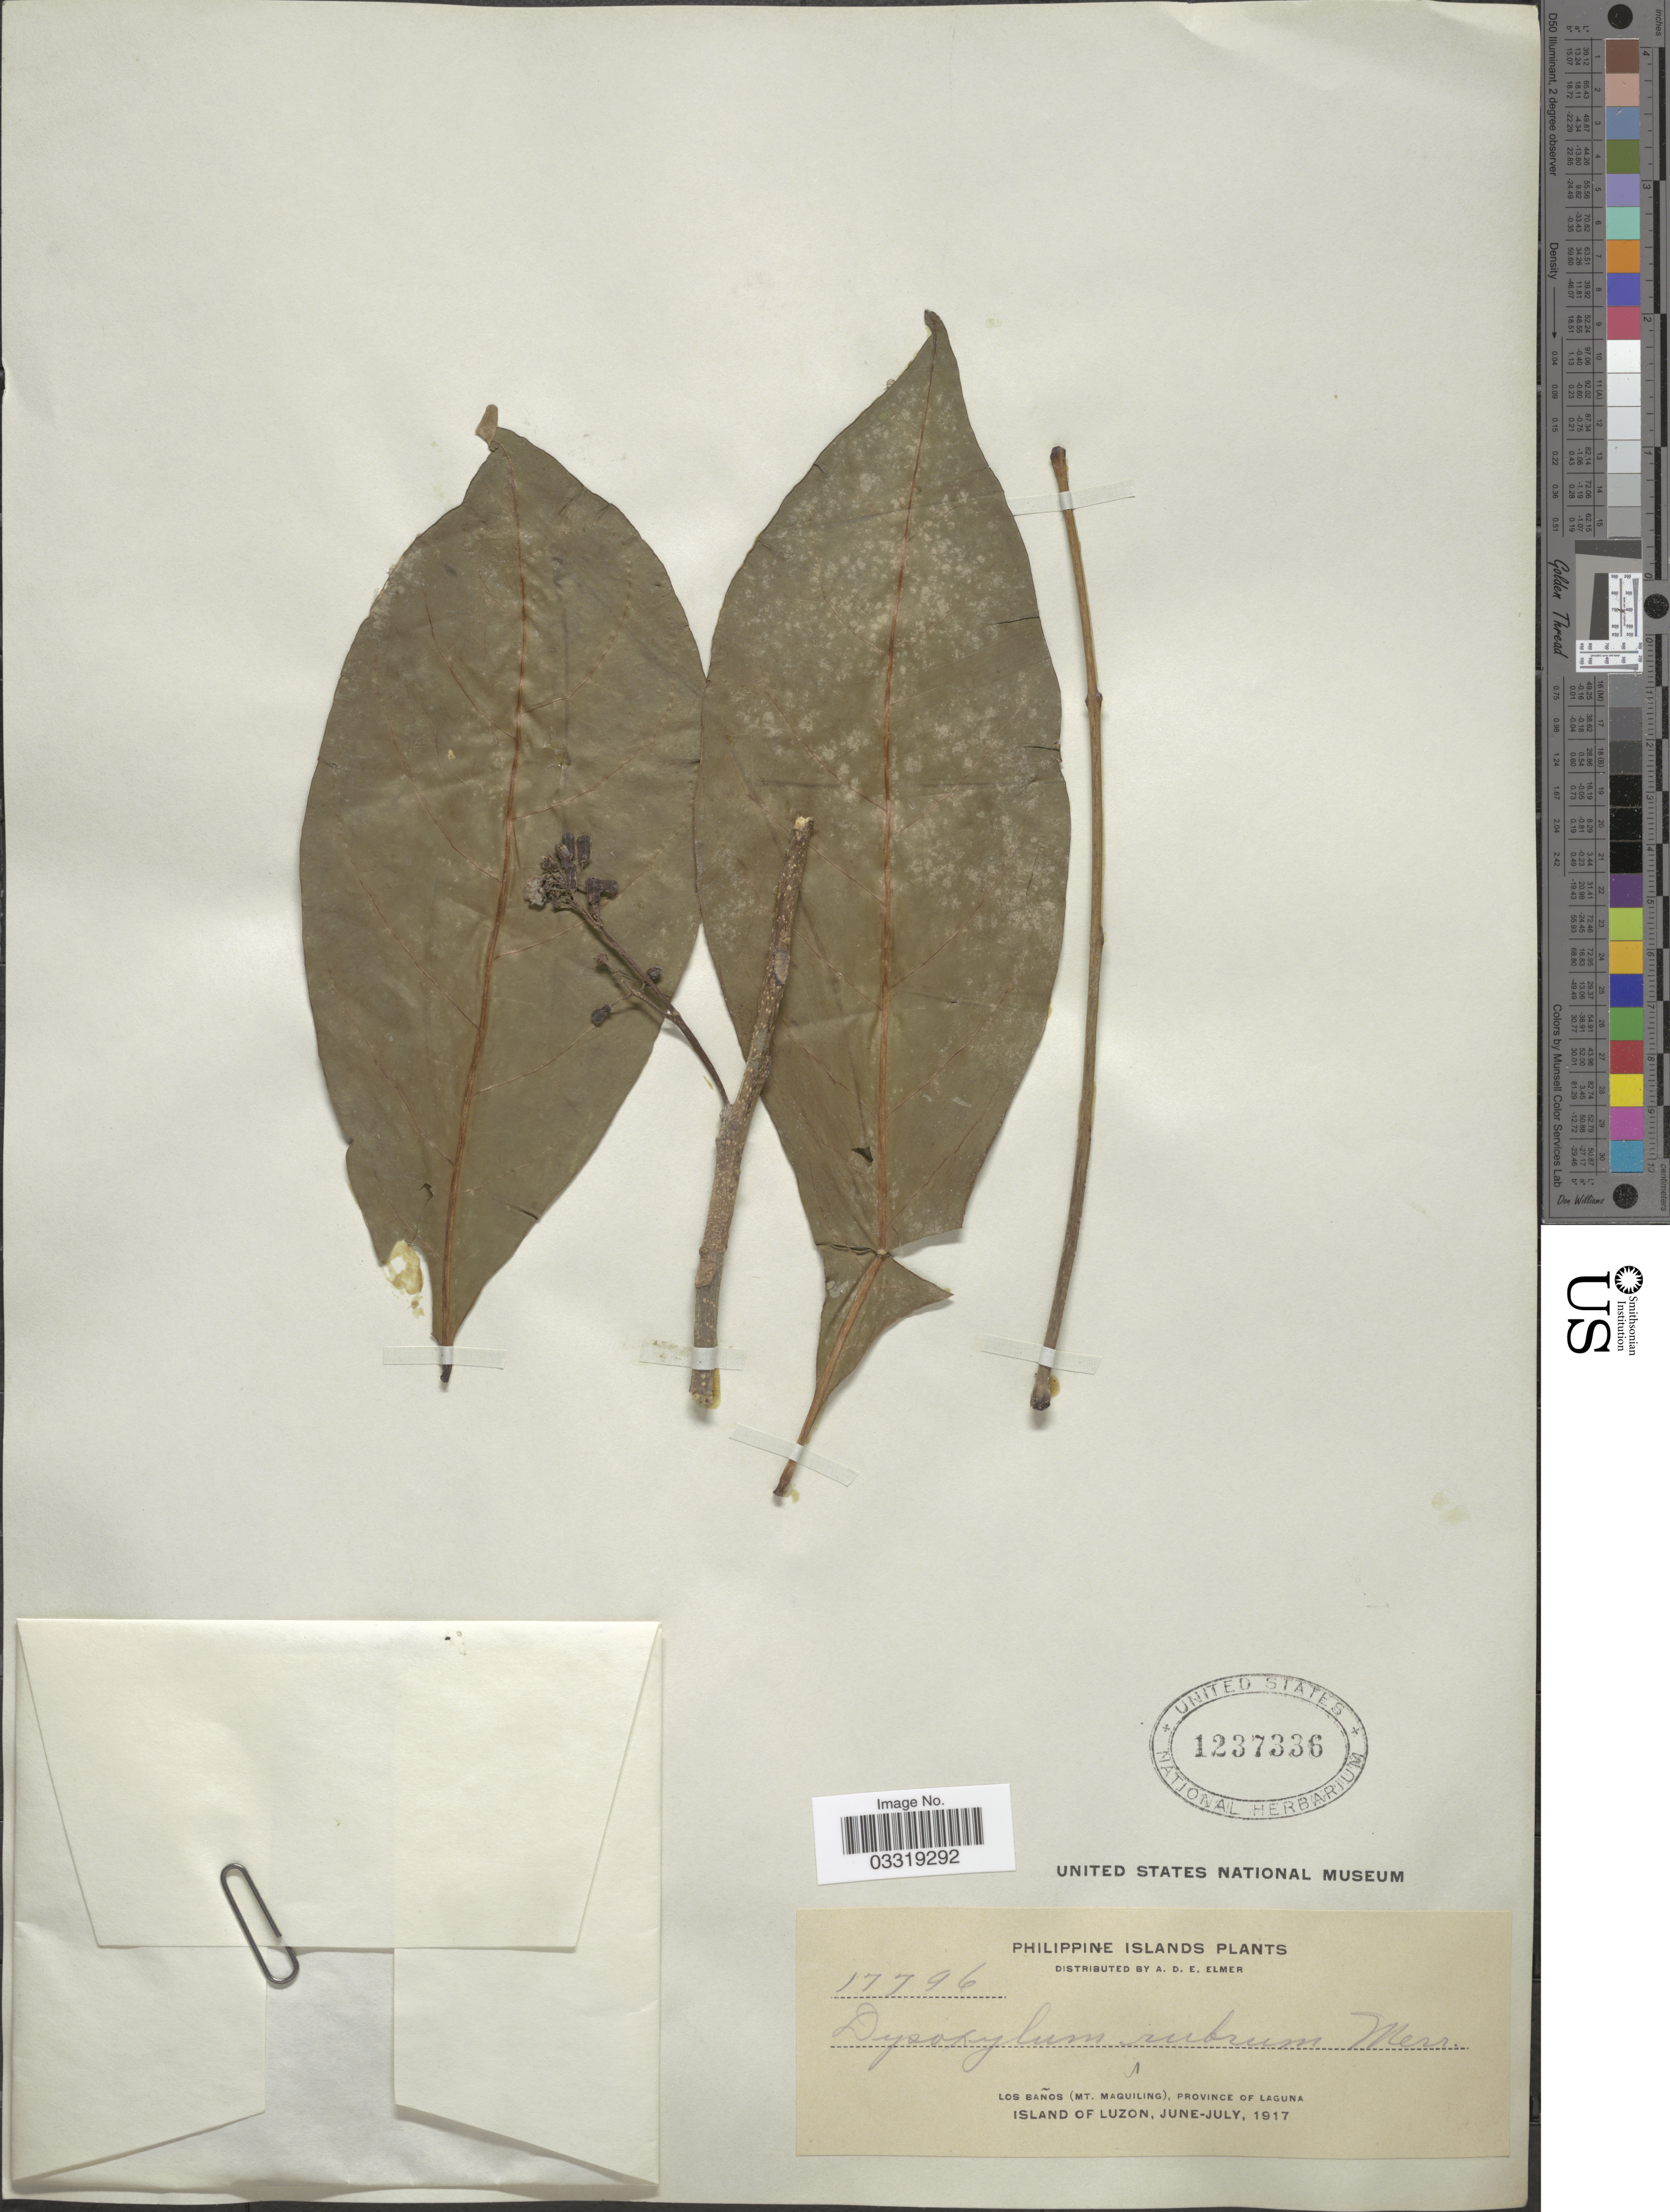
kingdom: Plantae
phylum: Tracheophyta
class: Magnoliopsida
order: Sapindales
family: Meliaceae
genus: Goniocheton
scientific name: Goniocheton arborescens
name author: Blume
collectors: A. D. E. Elmer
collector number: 17796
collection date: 1917-06/1917-07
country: Philippines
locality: Los Baños (Mt. Maquiling), Province of Laguna. Island of Luzon.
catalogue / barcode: US 1237336